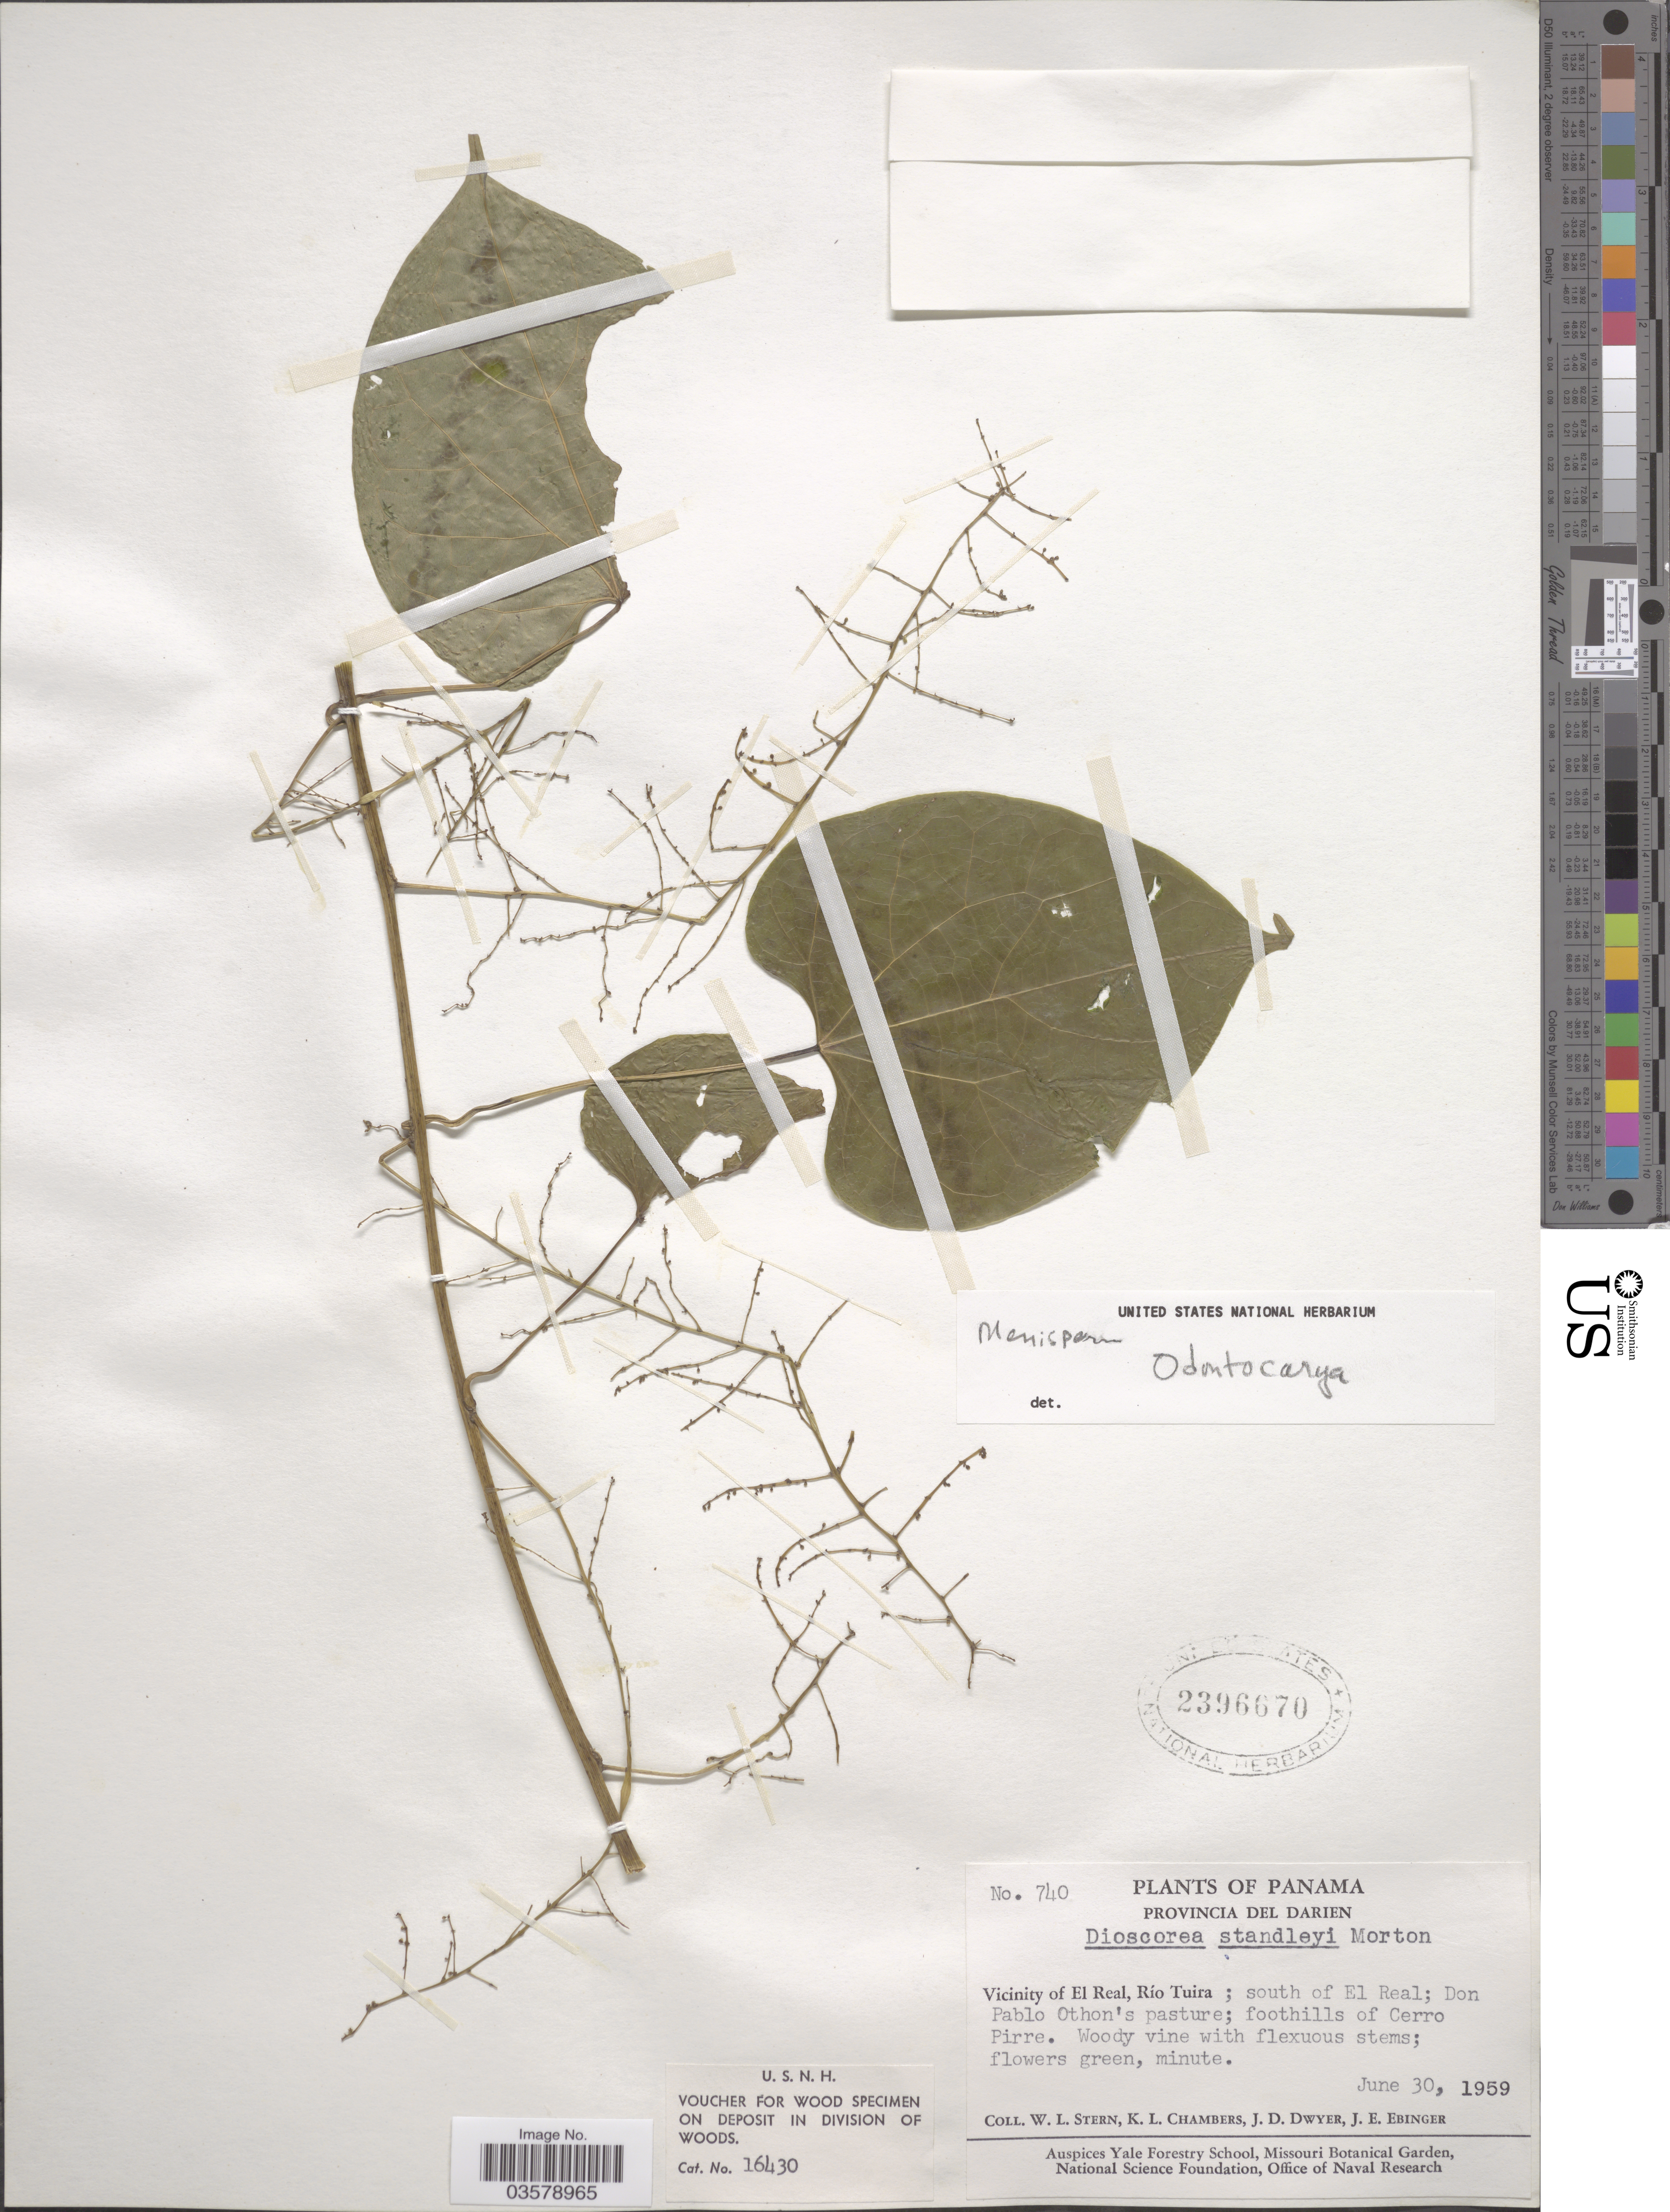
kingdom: Plantae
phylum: Tracheophyta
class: Magnoliopsida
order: Ranunculales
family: Menispermaceae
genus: Odontocarya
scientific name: Odontocarya sp.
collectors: W. L. Stern, K. Chambers, J. D. Dwyer & J. Ebinger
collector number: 740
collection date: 1959-06-30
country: Panama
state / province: Darien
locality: Vicinity of El Real, Río Tuira; south of El Real; Don Pablo Othon's pasture; foothills of Cerro Pirre.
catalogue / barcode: US 2396670